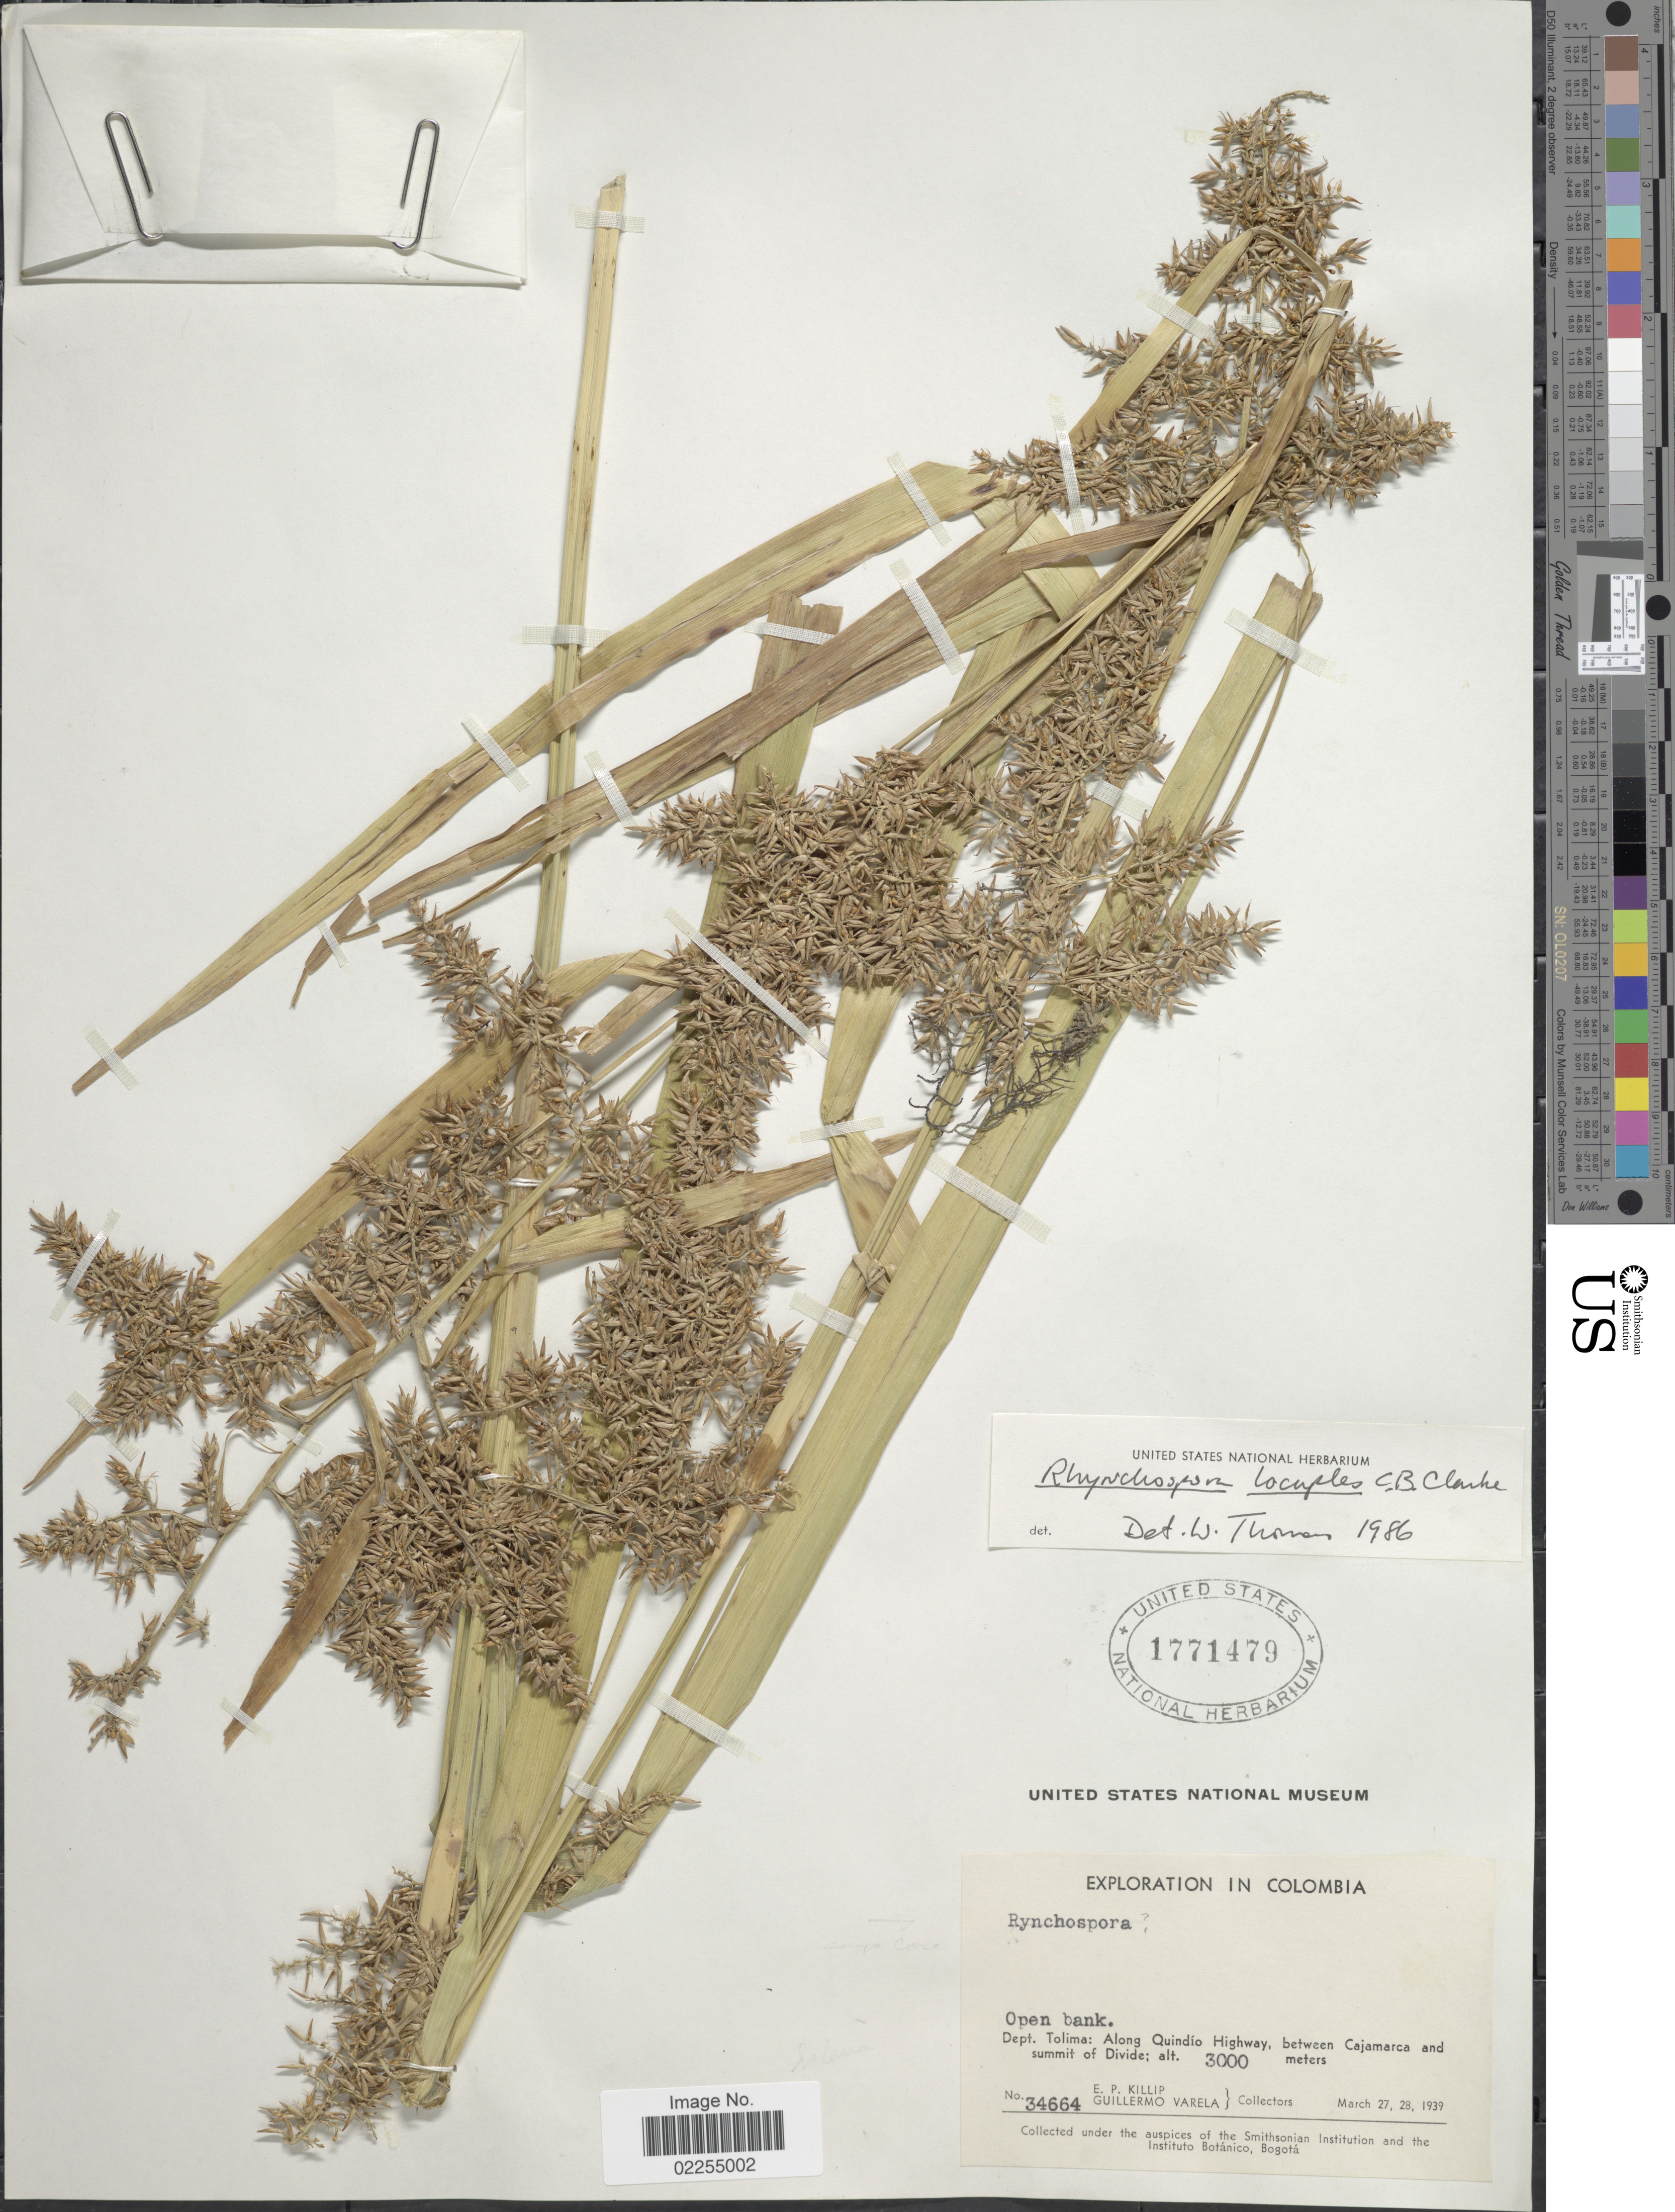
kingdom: Plantae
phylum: Tracheophyta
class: Liliopsida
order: Poales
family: Cyperaceae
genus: Rhynchospora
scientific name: Rhynchospora locuples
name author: C.B. Clarke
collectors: E. P. Killip & G. Varela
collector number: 34664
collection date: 1939-03-27/1939-03-28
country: Colombia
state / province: Tolima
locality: Open bank, along Quindio Highway, between Cajamarca and summit of Divide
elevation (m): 3000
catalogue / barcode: US 1771479